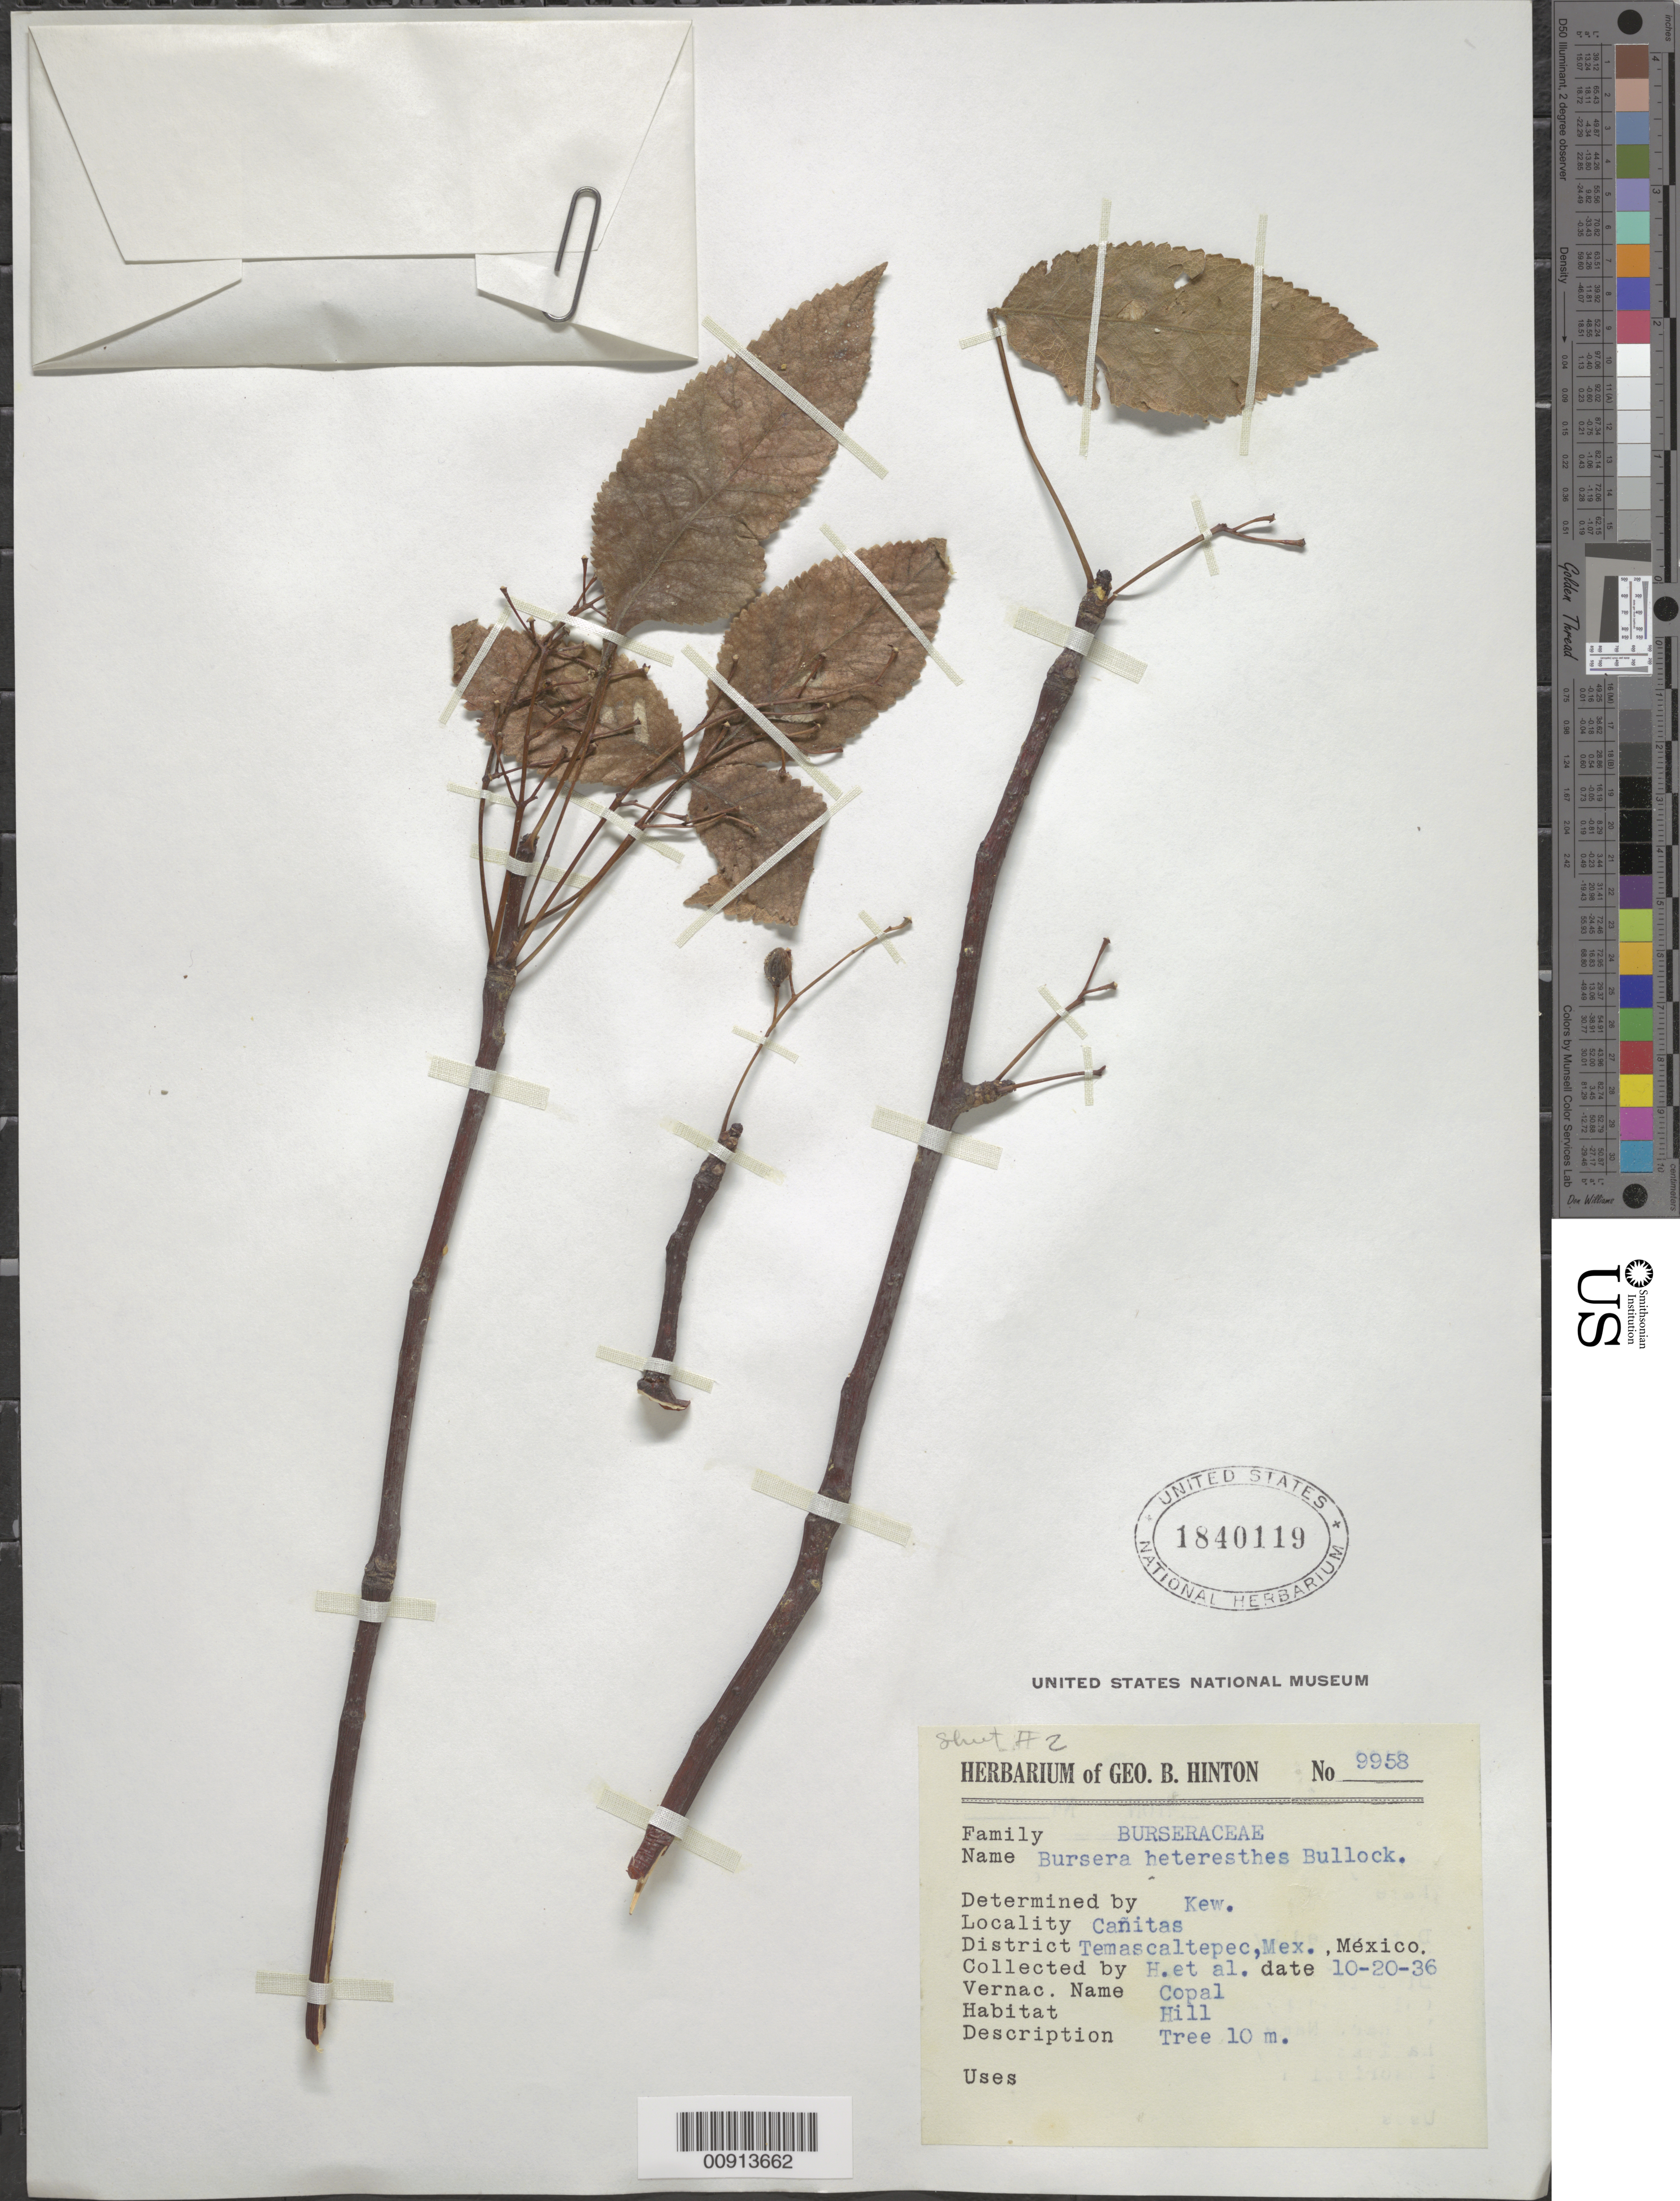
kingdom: Plantae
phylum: Tracheophyta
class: Magnoliopsida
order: Sapindales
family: Burseraceae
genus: Bursera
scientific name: Bursera heteresthes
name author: Bullock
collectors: G. B. Hinton & et al.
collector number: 9958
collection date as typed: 20 Oct 1936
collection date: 1936-10-20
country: Mexico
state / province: México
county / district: Temascaltepec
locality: Cañitas, District Temascaltepec, State of México.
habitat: Hill.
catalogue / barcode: US 1840119